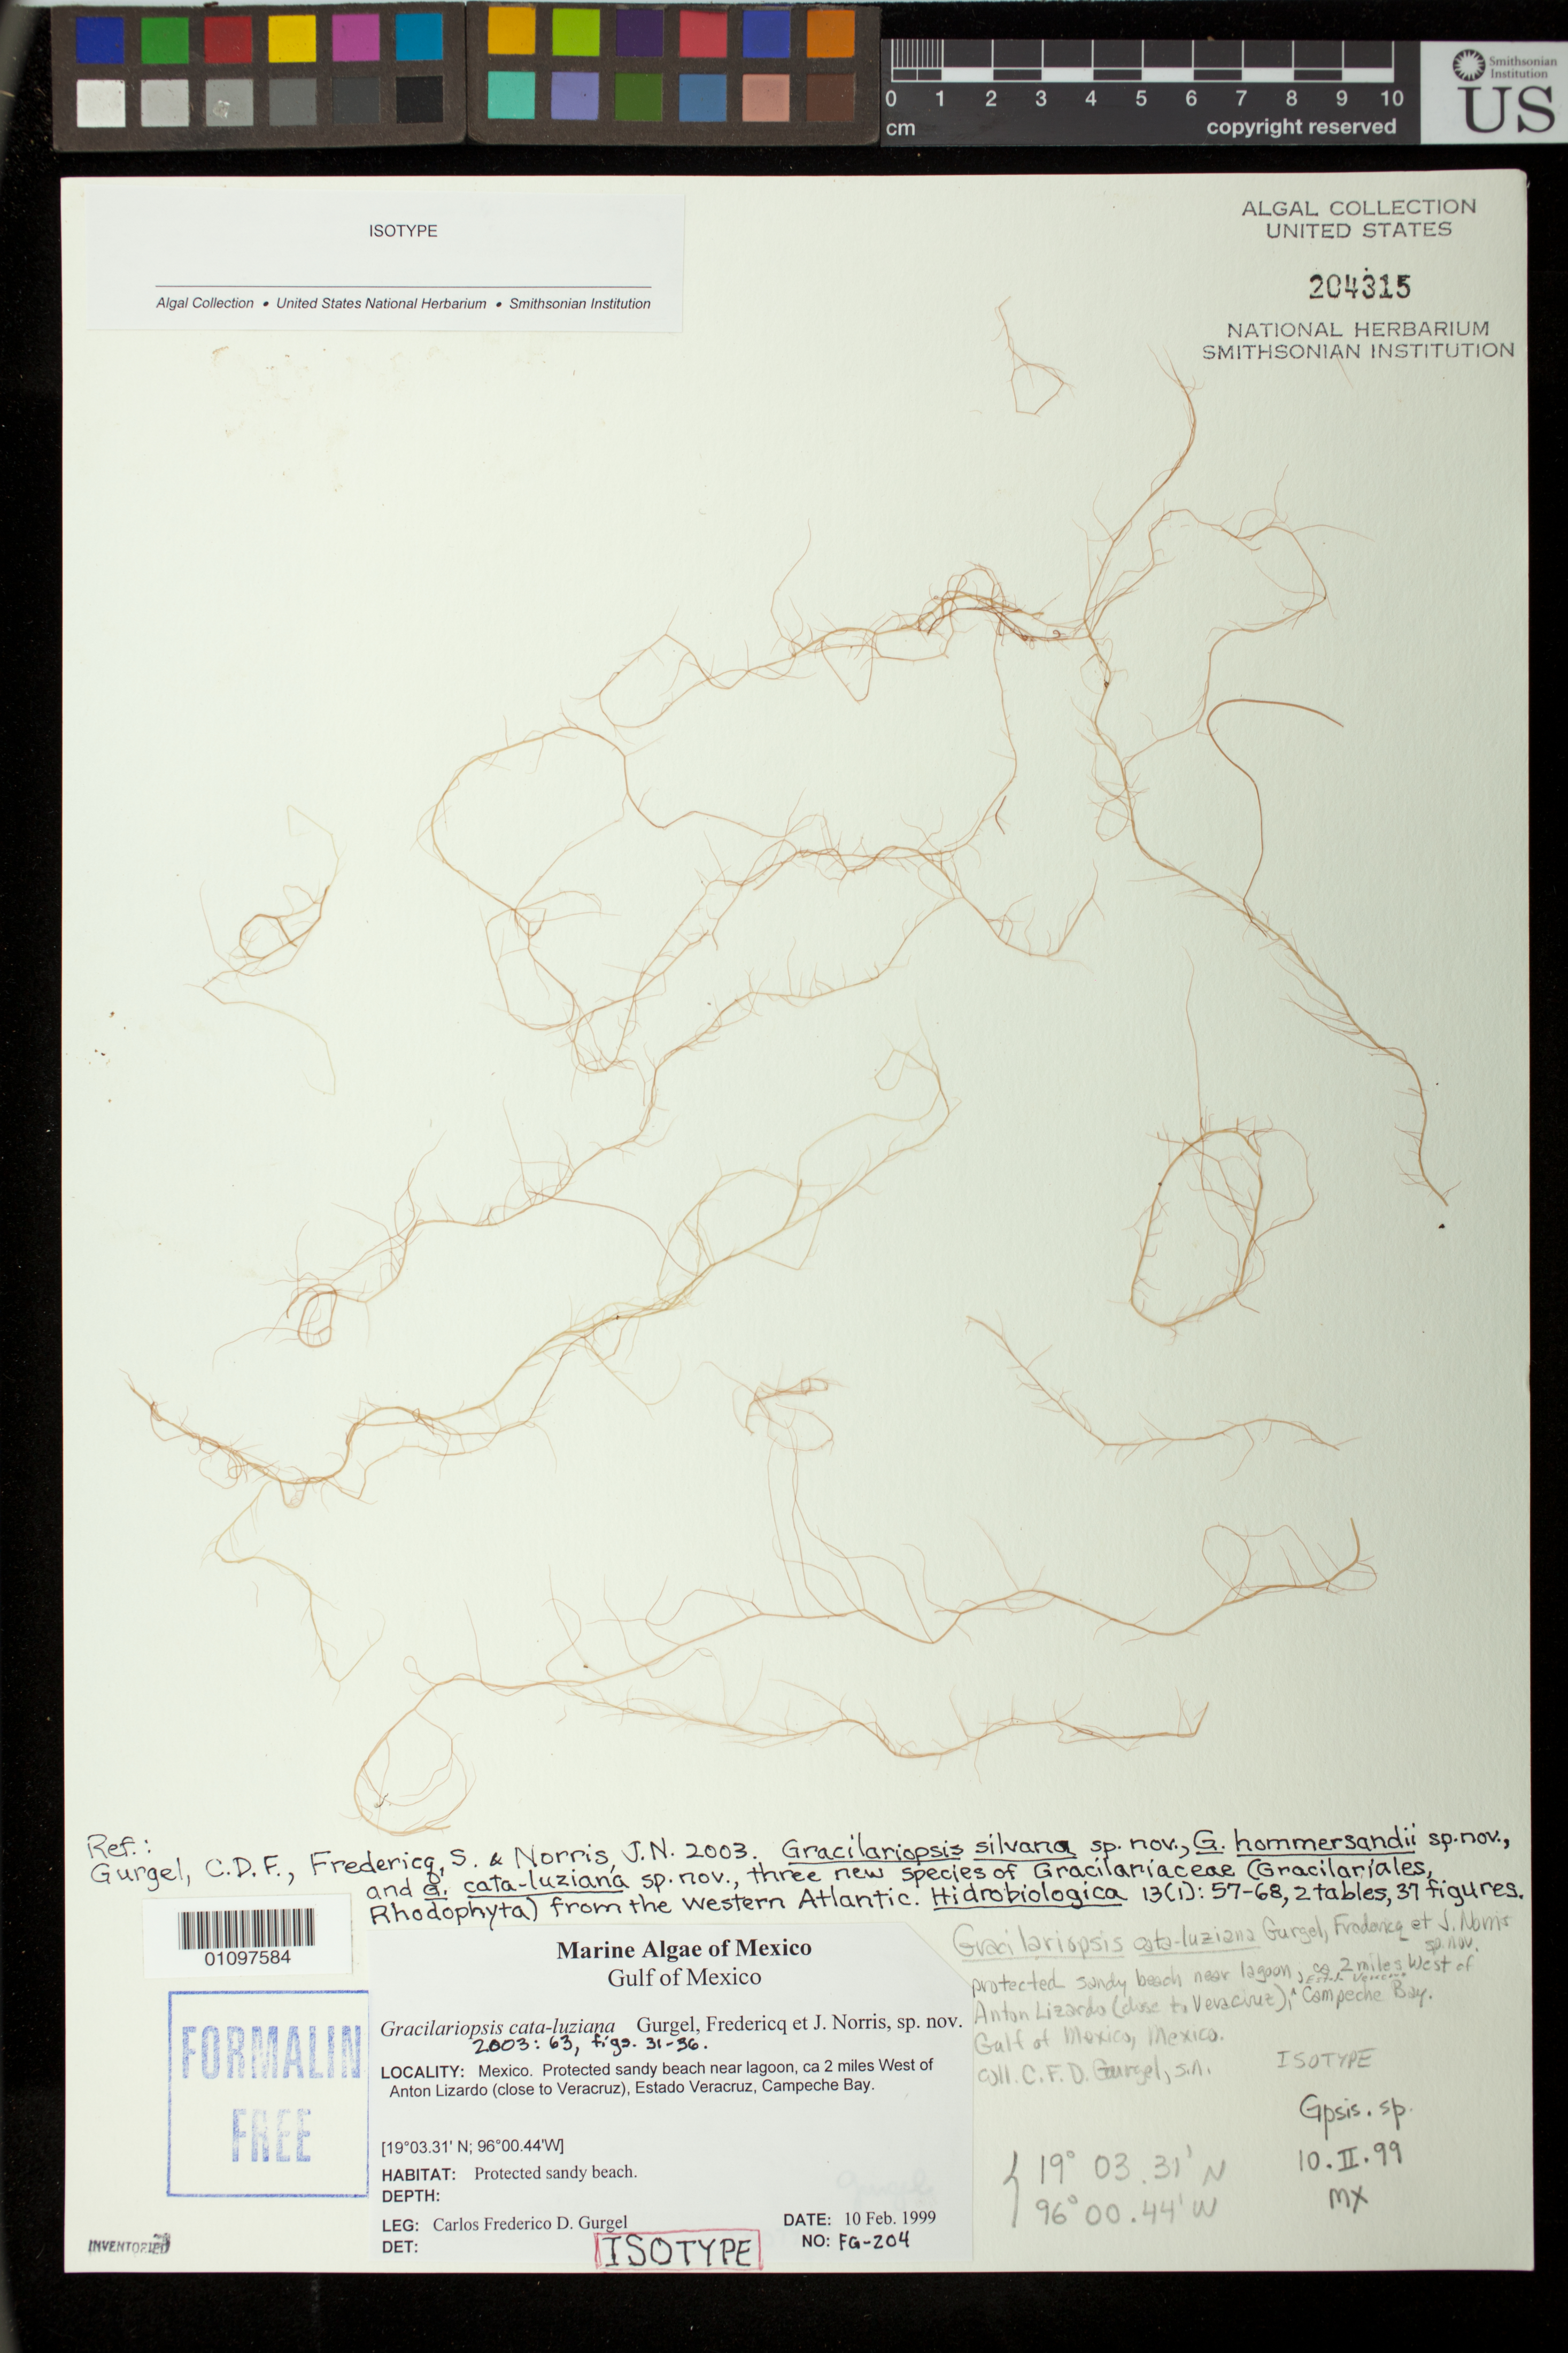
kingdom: Plantae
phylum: Rhodophyta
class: Florideophyceae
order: Gracilariales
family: Gracilariaceae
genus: Gracilariopsis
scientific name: Gracilariopsis cata-luziana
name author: Gurgel et al.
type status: Isotype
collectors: C. Gurgel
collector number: FG-204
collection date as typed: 10 Feb 1999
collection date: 1999-02-10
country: Mexico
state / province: Veracruz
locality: Campeche Bay, protected sandy beach near lagoon, ca. 2 miles west of Anton Lizardo (close to Veracruz), Gulf of Mexico.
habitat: Protected sandy beach near lagoon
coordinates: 19 03.31'N, 96 00.44'W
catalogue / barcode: US 204315